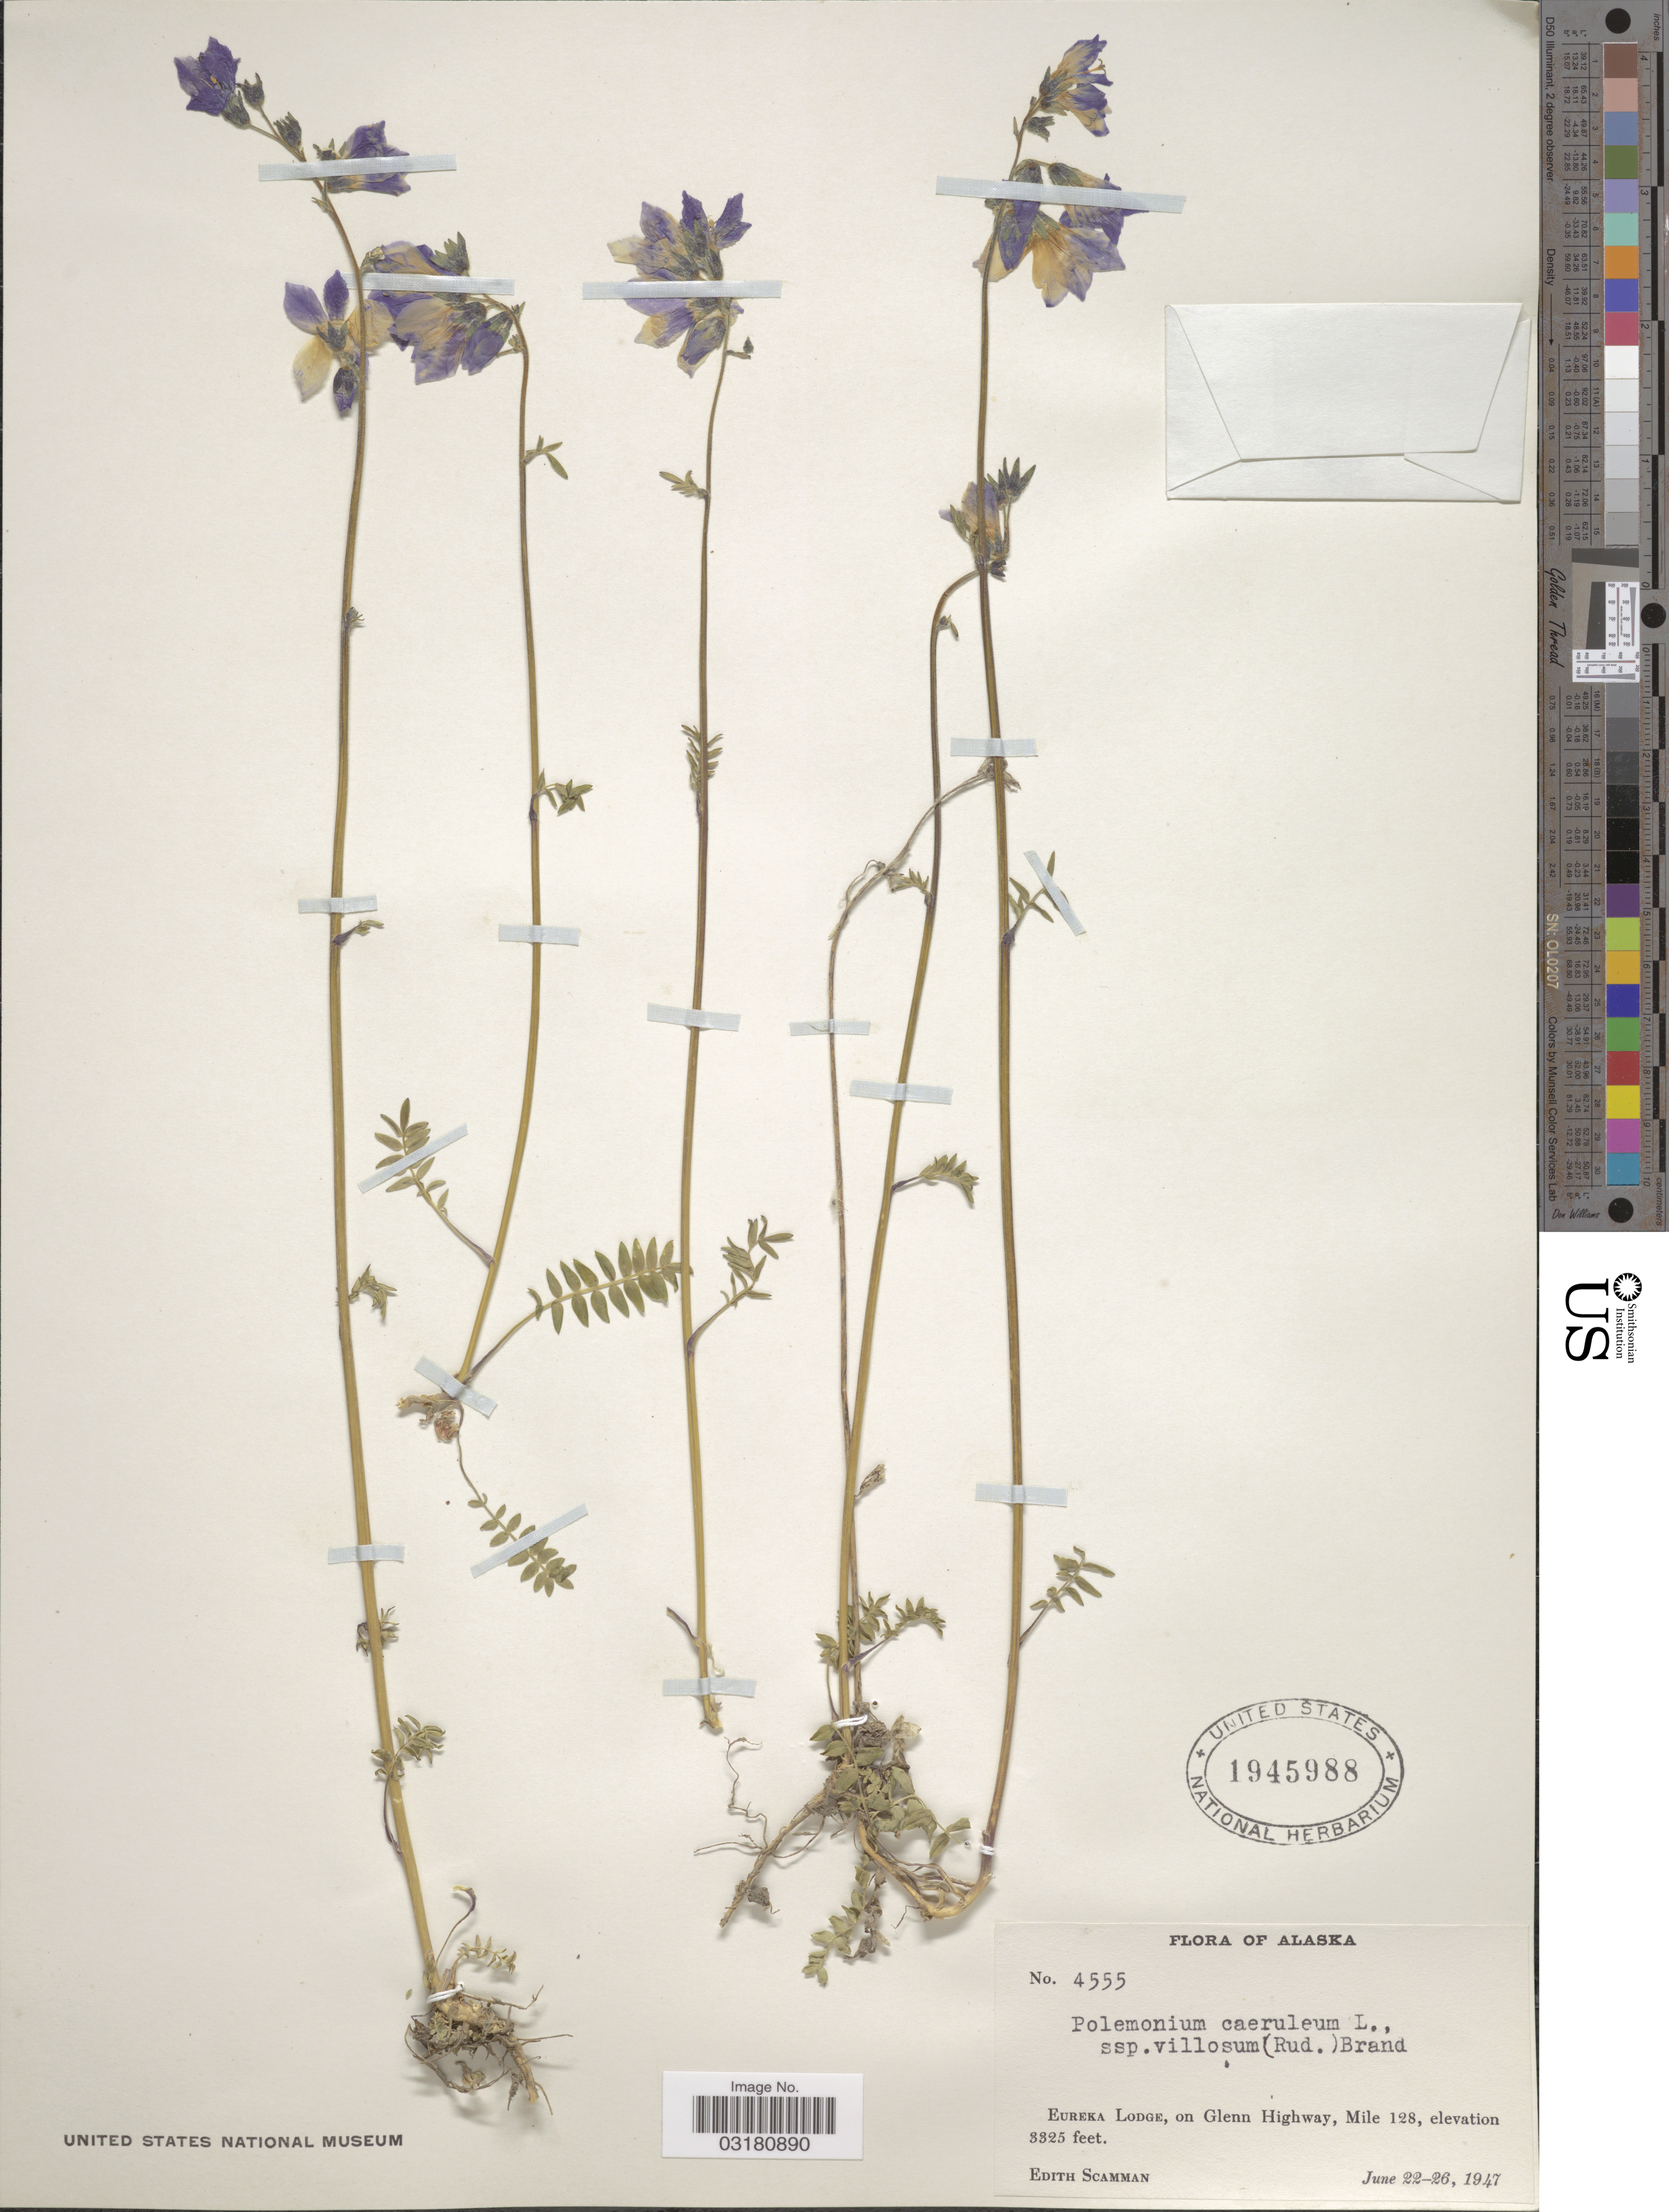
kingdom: Plantae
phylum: Tracheophyta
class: Magnoliopsida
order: Ericales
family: Polemoniaceae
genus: Polemonium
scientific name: Polemonium caeruleum subsp. villosum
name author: (Rudolph ex Georgi) Brand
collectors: E. Scamman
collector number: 4555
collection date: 1947-06-22/1947-06-26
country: United States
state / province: Alaska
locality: Eureka Lodge, on Glenn Highway, Mile 128.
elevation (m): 1013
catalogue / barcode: US 1945988